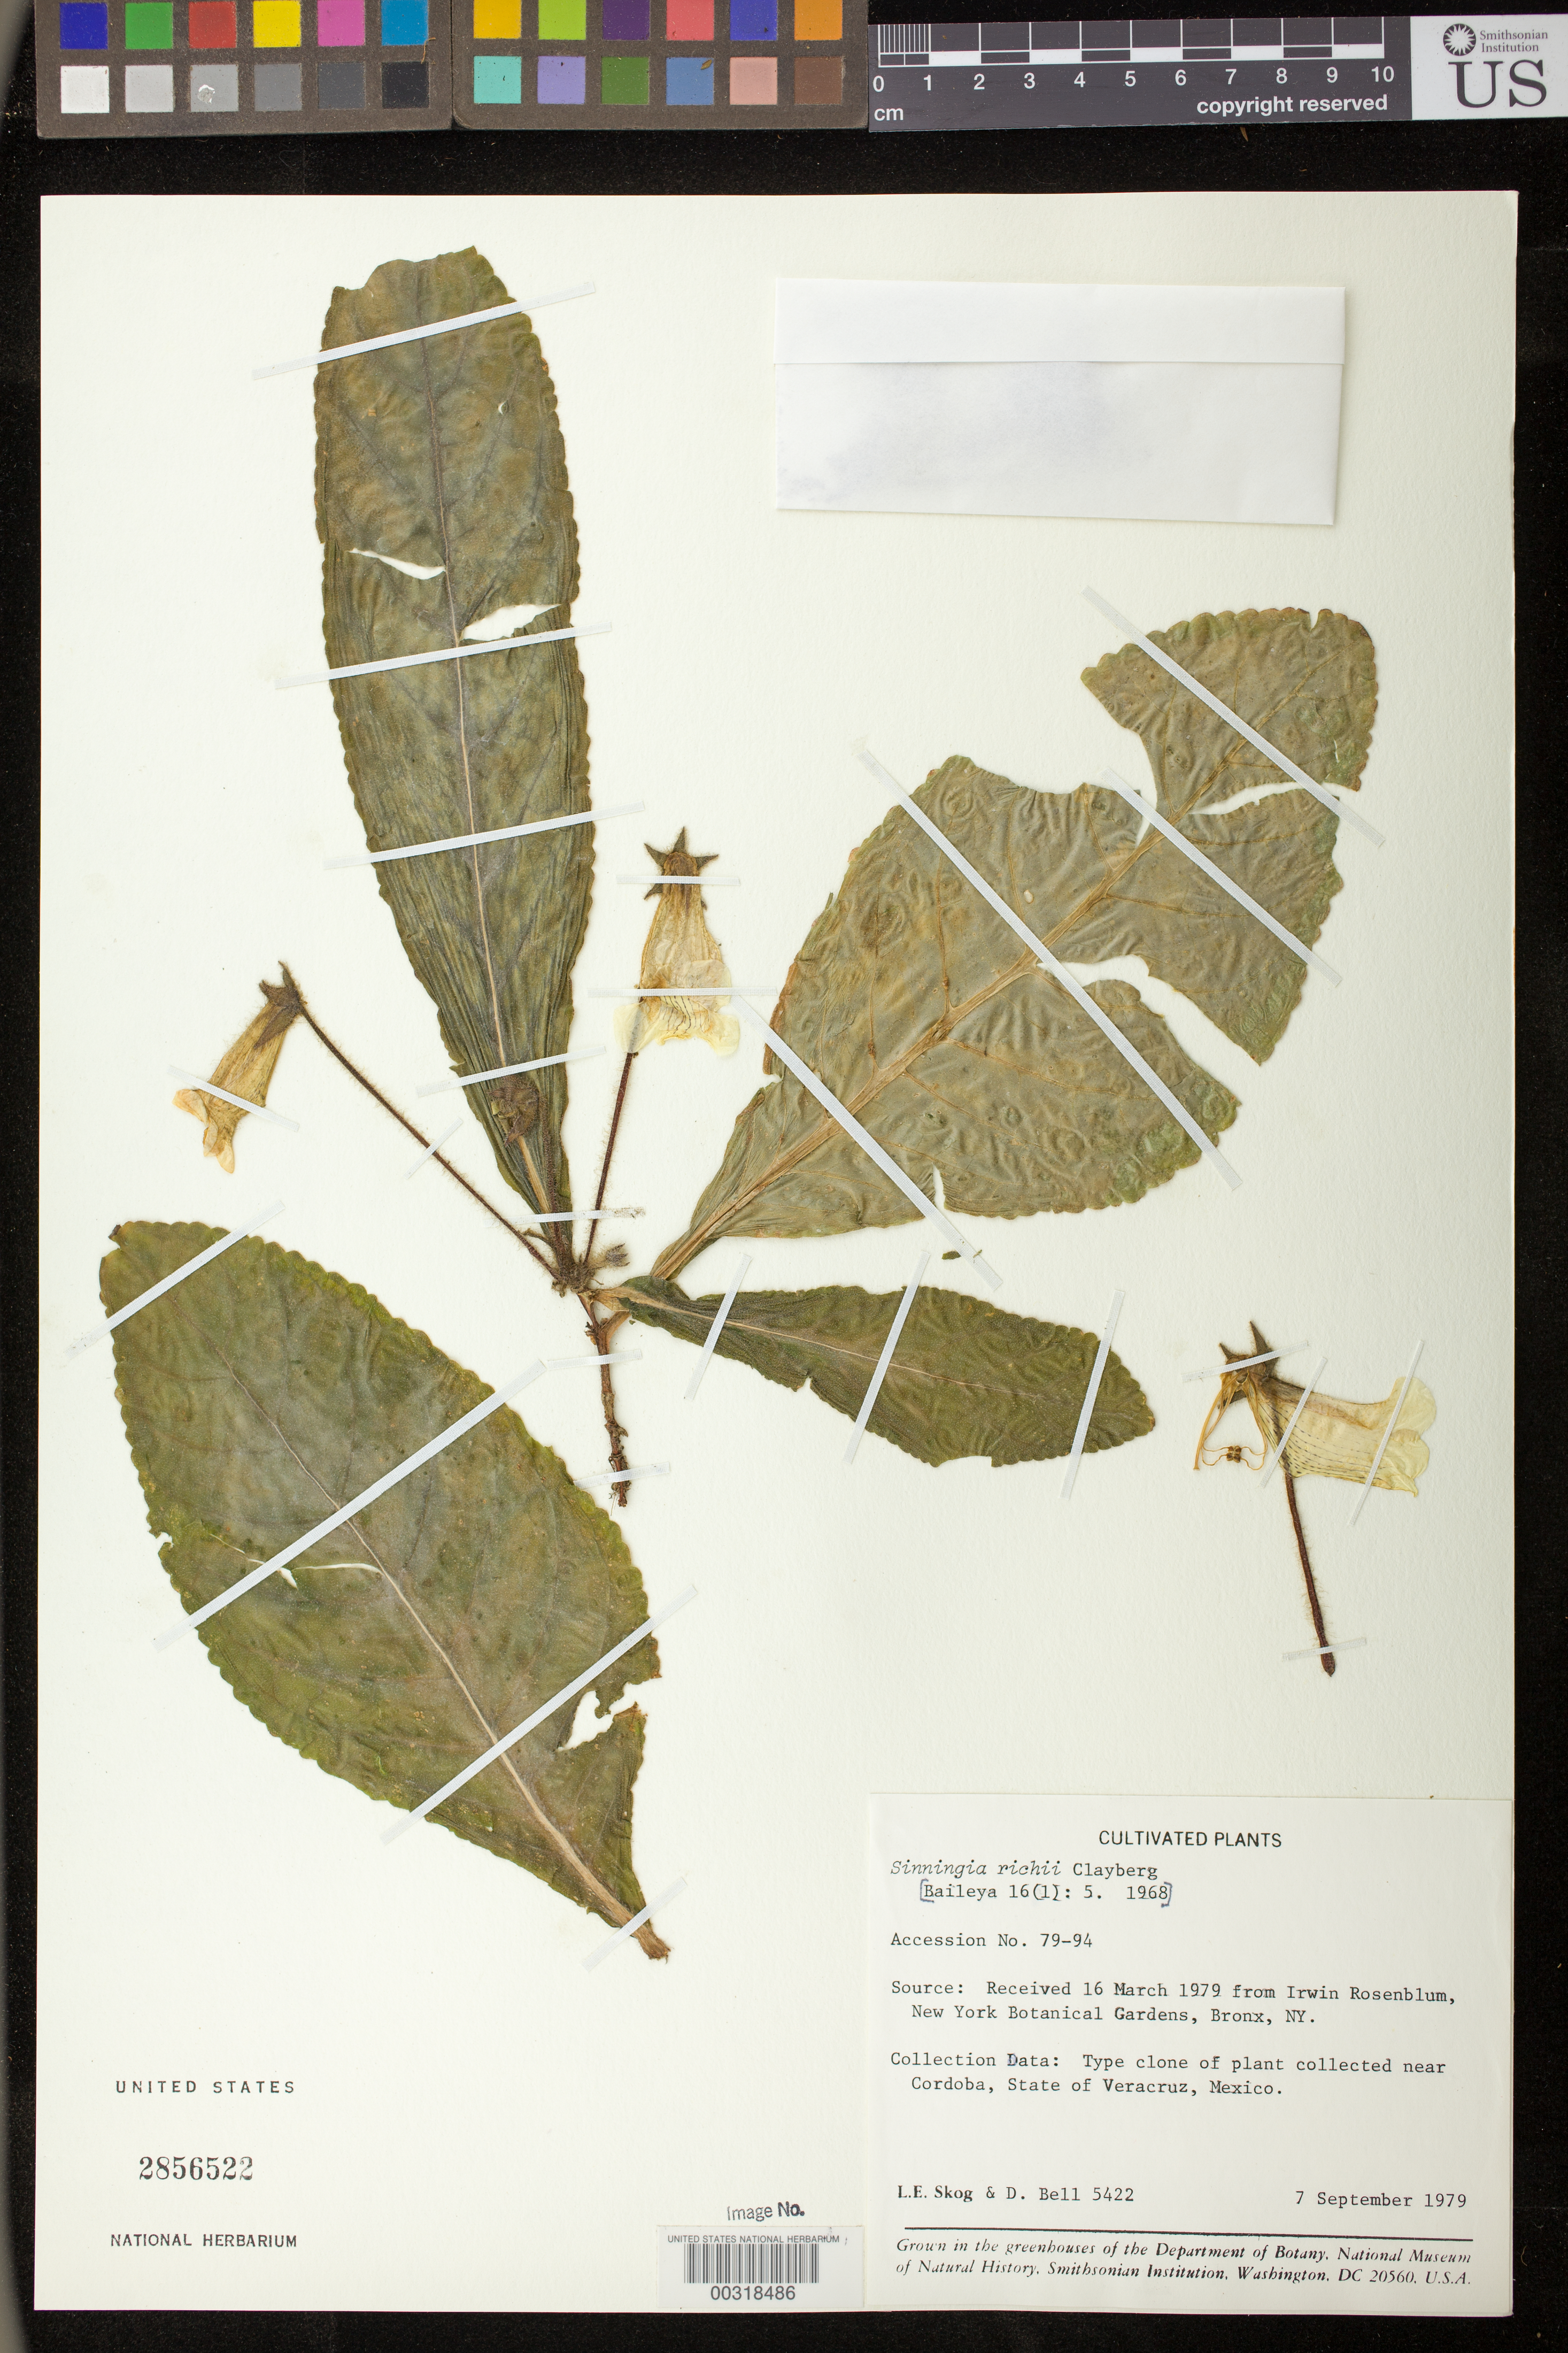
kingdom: Plantae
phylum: Tracheophyta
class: Magnoliopsida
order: Lamiales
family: Gesneriaceae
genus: Sinningia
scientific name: Sinningia richii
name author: Clayberg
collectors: L. E. Skog & D. A. Bell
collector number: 5422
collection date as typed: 07 Sep 1979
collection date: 1979-09-07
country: United States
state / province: District of Columbia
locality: U.S.A, District of Columbia, greenhouse at US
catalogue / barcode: US 2856522